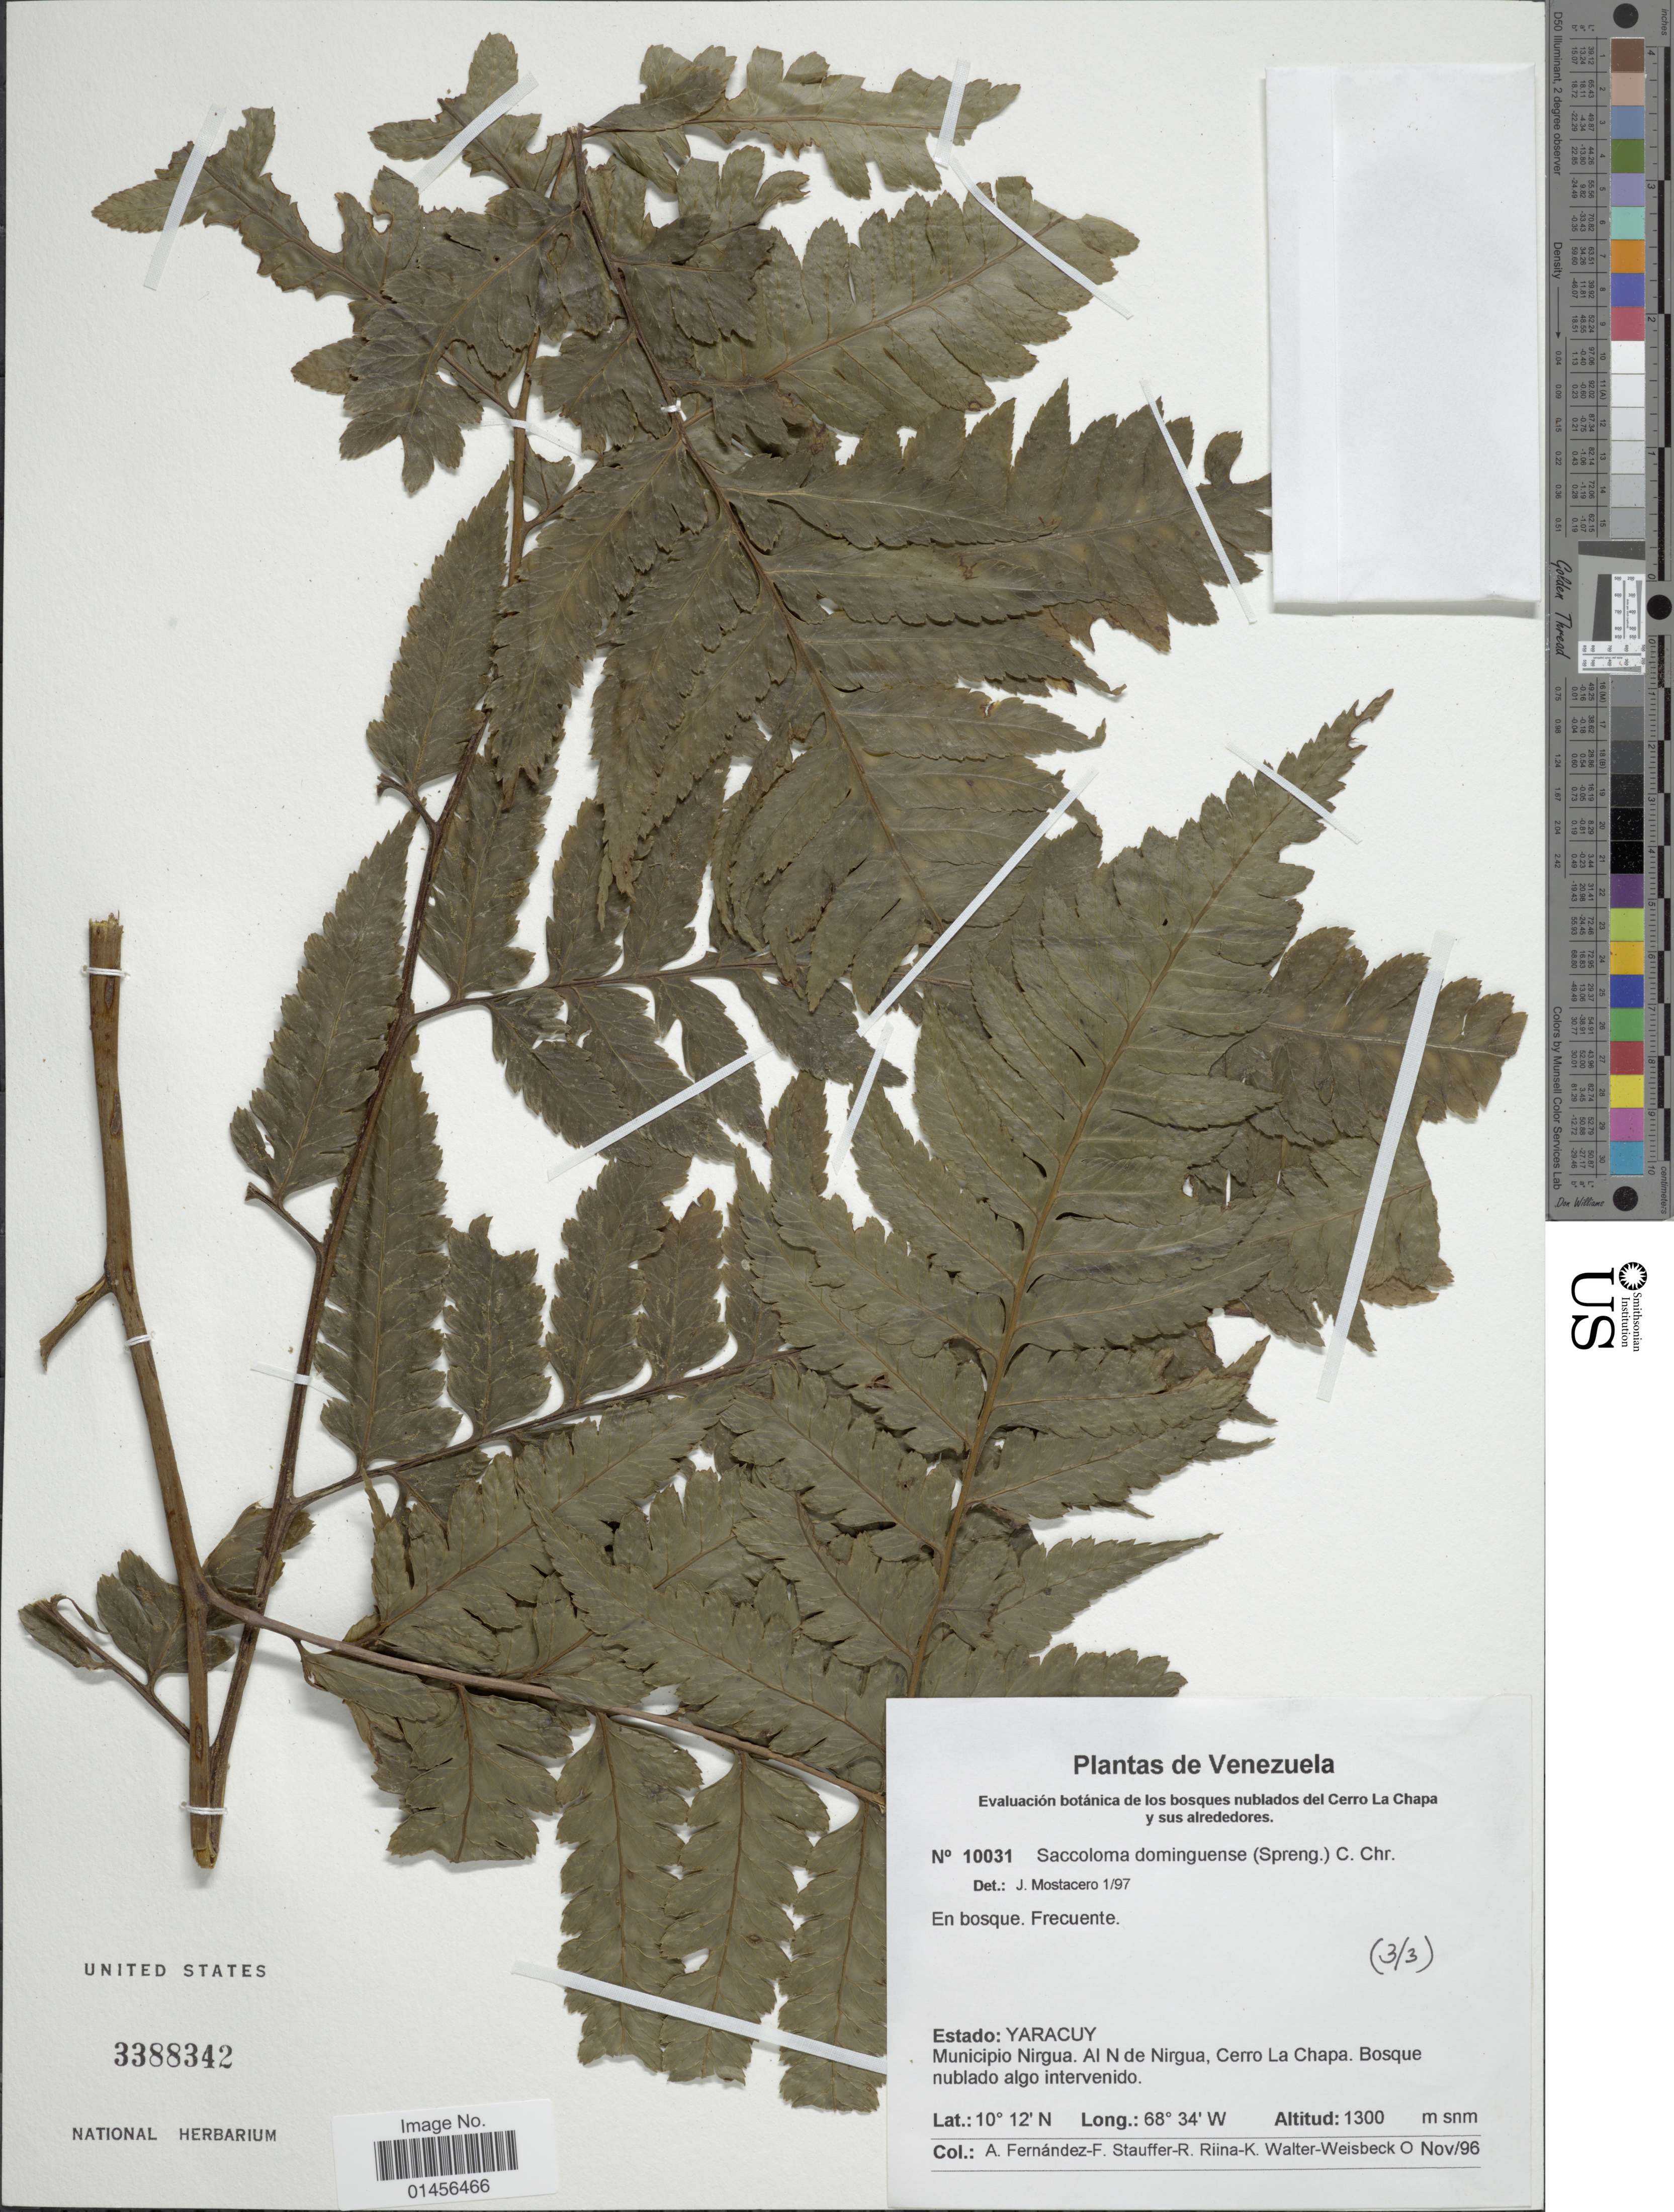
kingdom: Plantae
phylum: Tracheophyta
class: Polypodiopsida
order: Polypodiales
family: Saccolomataceae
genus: Saccoloma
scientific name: Saccoloma domingense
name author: (Spreng.) C. Chr.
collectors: A. Fernández F., F. W. Stauffer, R. Riina, K. Walter-Weissbeck & O. Kunert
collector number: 10031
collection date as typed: Transcribed d/m/y: /11/96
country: Venezuela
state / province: Yaracuy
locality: Municpio Nirgua. Al n de Nirgau, Cerro La Chappa. Bosque nublado algo intervenido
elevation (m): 1300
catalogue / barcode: US 3388342